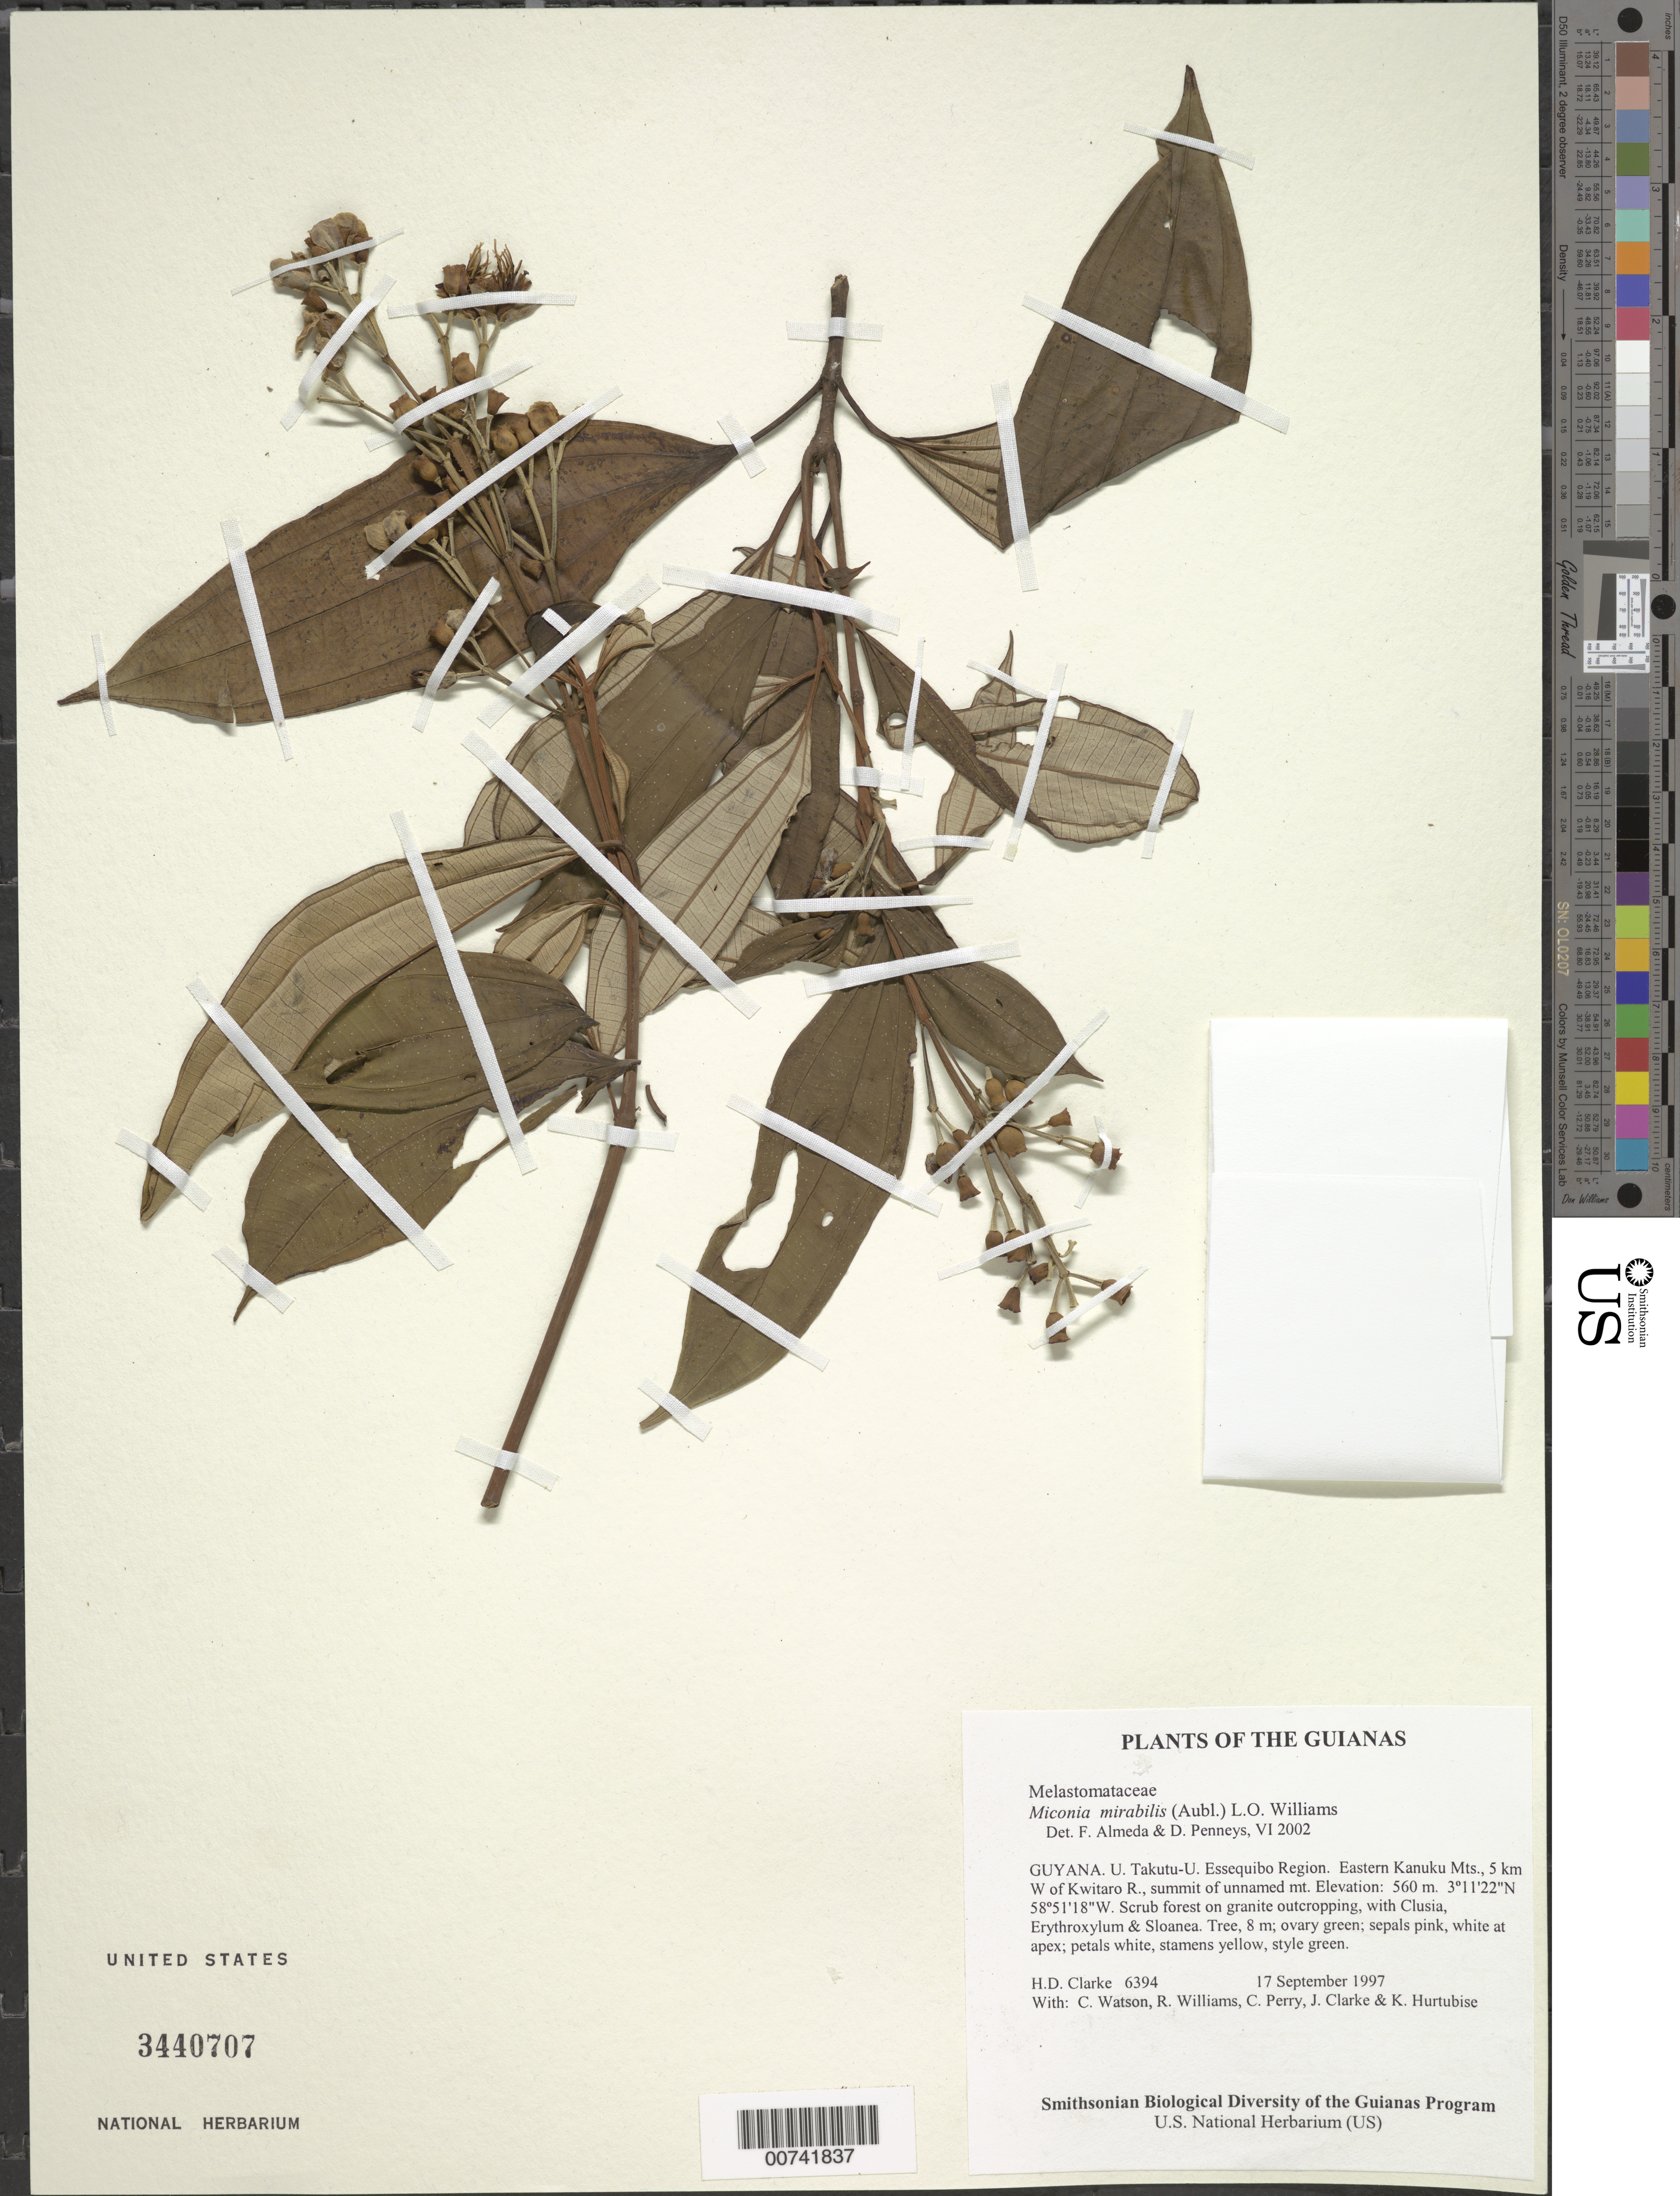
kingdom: Plantae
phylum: Tracheophyta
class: Magnoliopsida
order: Myrtales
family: Melastomataceae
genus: Miconia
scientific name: Miconia mirabilis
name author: (Aubl.) L.O. Williams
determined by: Almeda, F.; Penneys, D. S.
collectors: H. D. Clarke, C. Watson, R. Williams, C. Perry, J. Clarke & K. Hurtubise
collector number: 6394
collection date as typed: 17 September 1997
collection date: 1997-09-17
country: Guyana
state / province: U. Takutu-U. Essequibo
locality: Eastern Kanuku Mts., 5 km W of Kwitaro R., summit of unnamed mt.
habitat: Scrub forest on granite outcropping, with Clusia, Erythroxylum & Sloanea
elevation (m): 560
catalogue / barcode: US 3440707